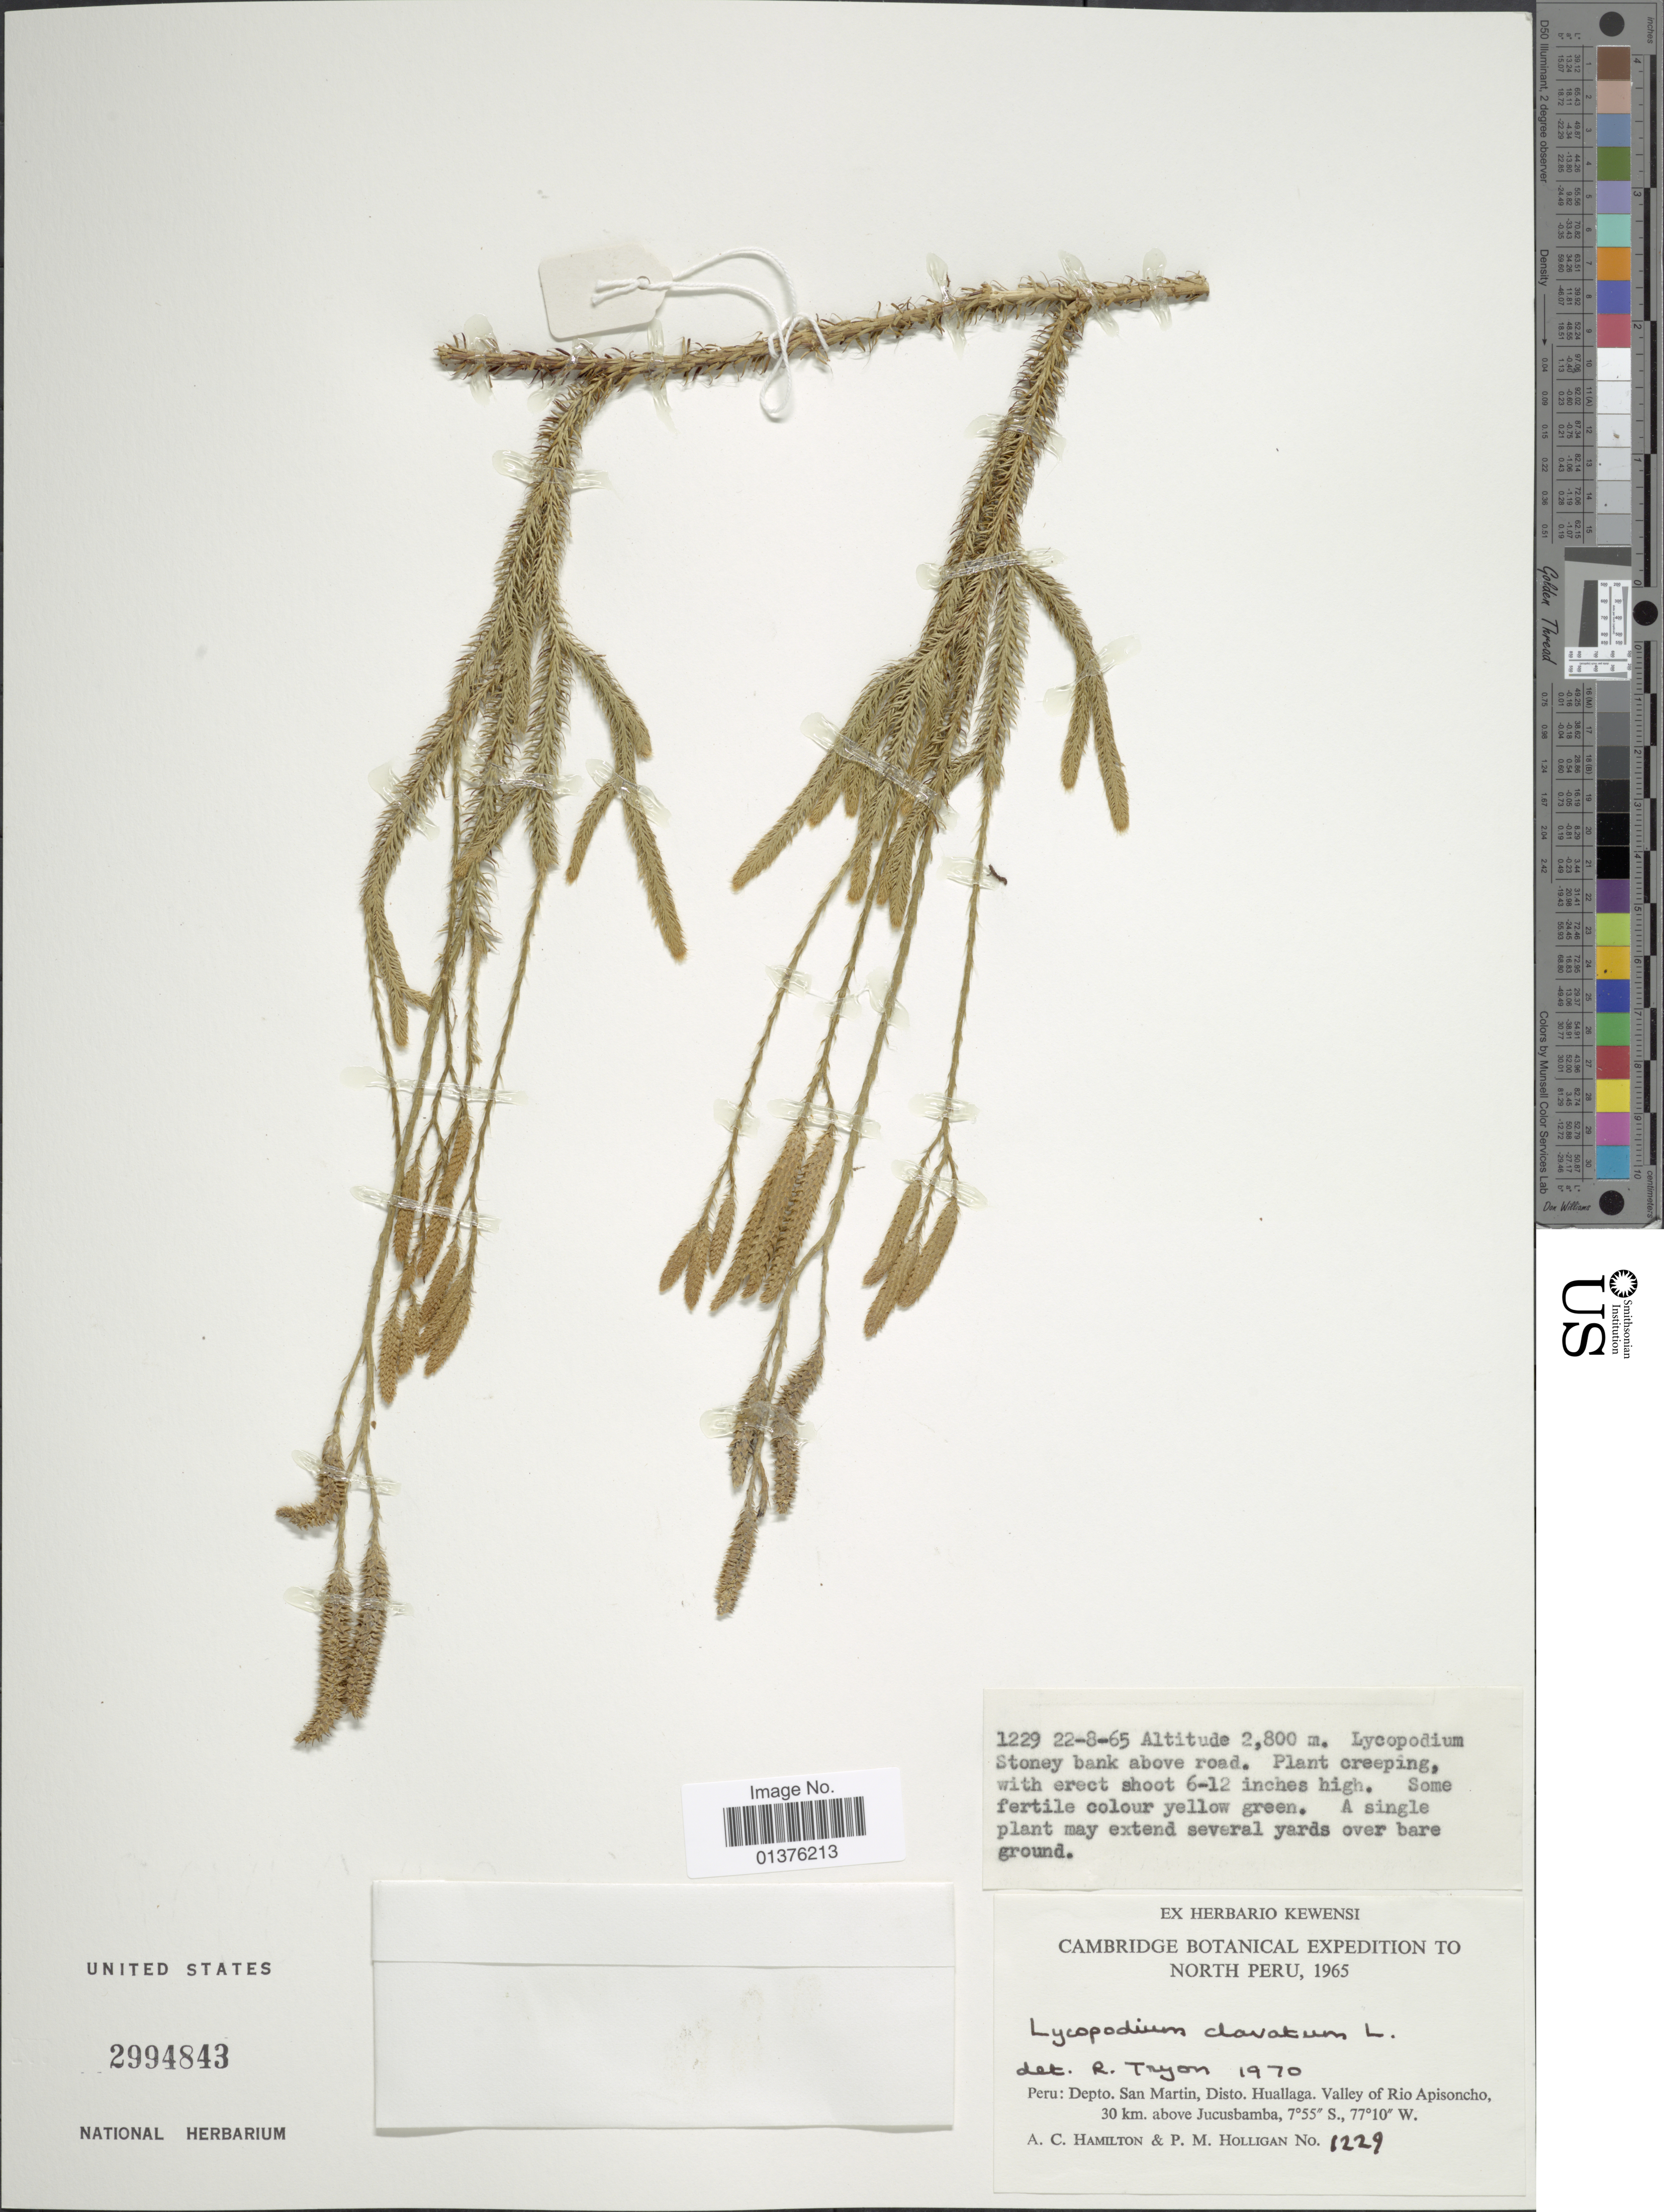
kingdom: Plantae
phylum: Tracheophyta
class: Lycopodiopsida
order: Lycopodiales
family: Lycopodiaceae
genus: Lycopodium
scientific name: Lycopodium clavatum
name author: L.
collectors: A. Hamilton & P. Holligan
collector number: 1229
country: Peru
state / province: San Martín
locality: Disto. Huallaga, Vallley of Rio Apisoncho, 30km above Jucusbamba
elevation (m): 2800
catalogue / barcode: US 2994843